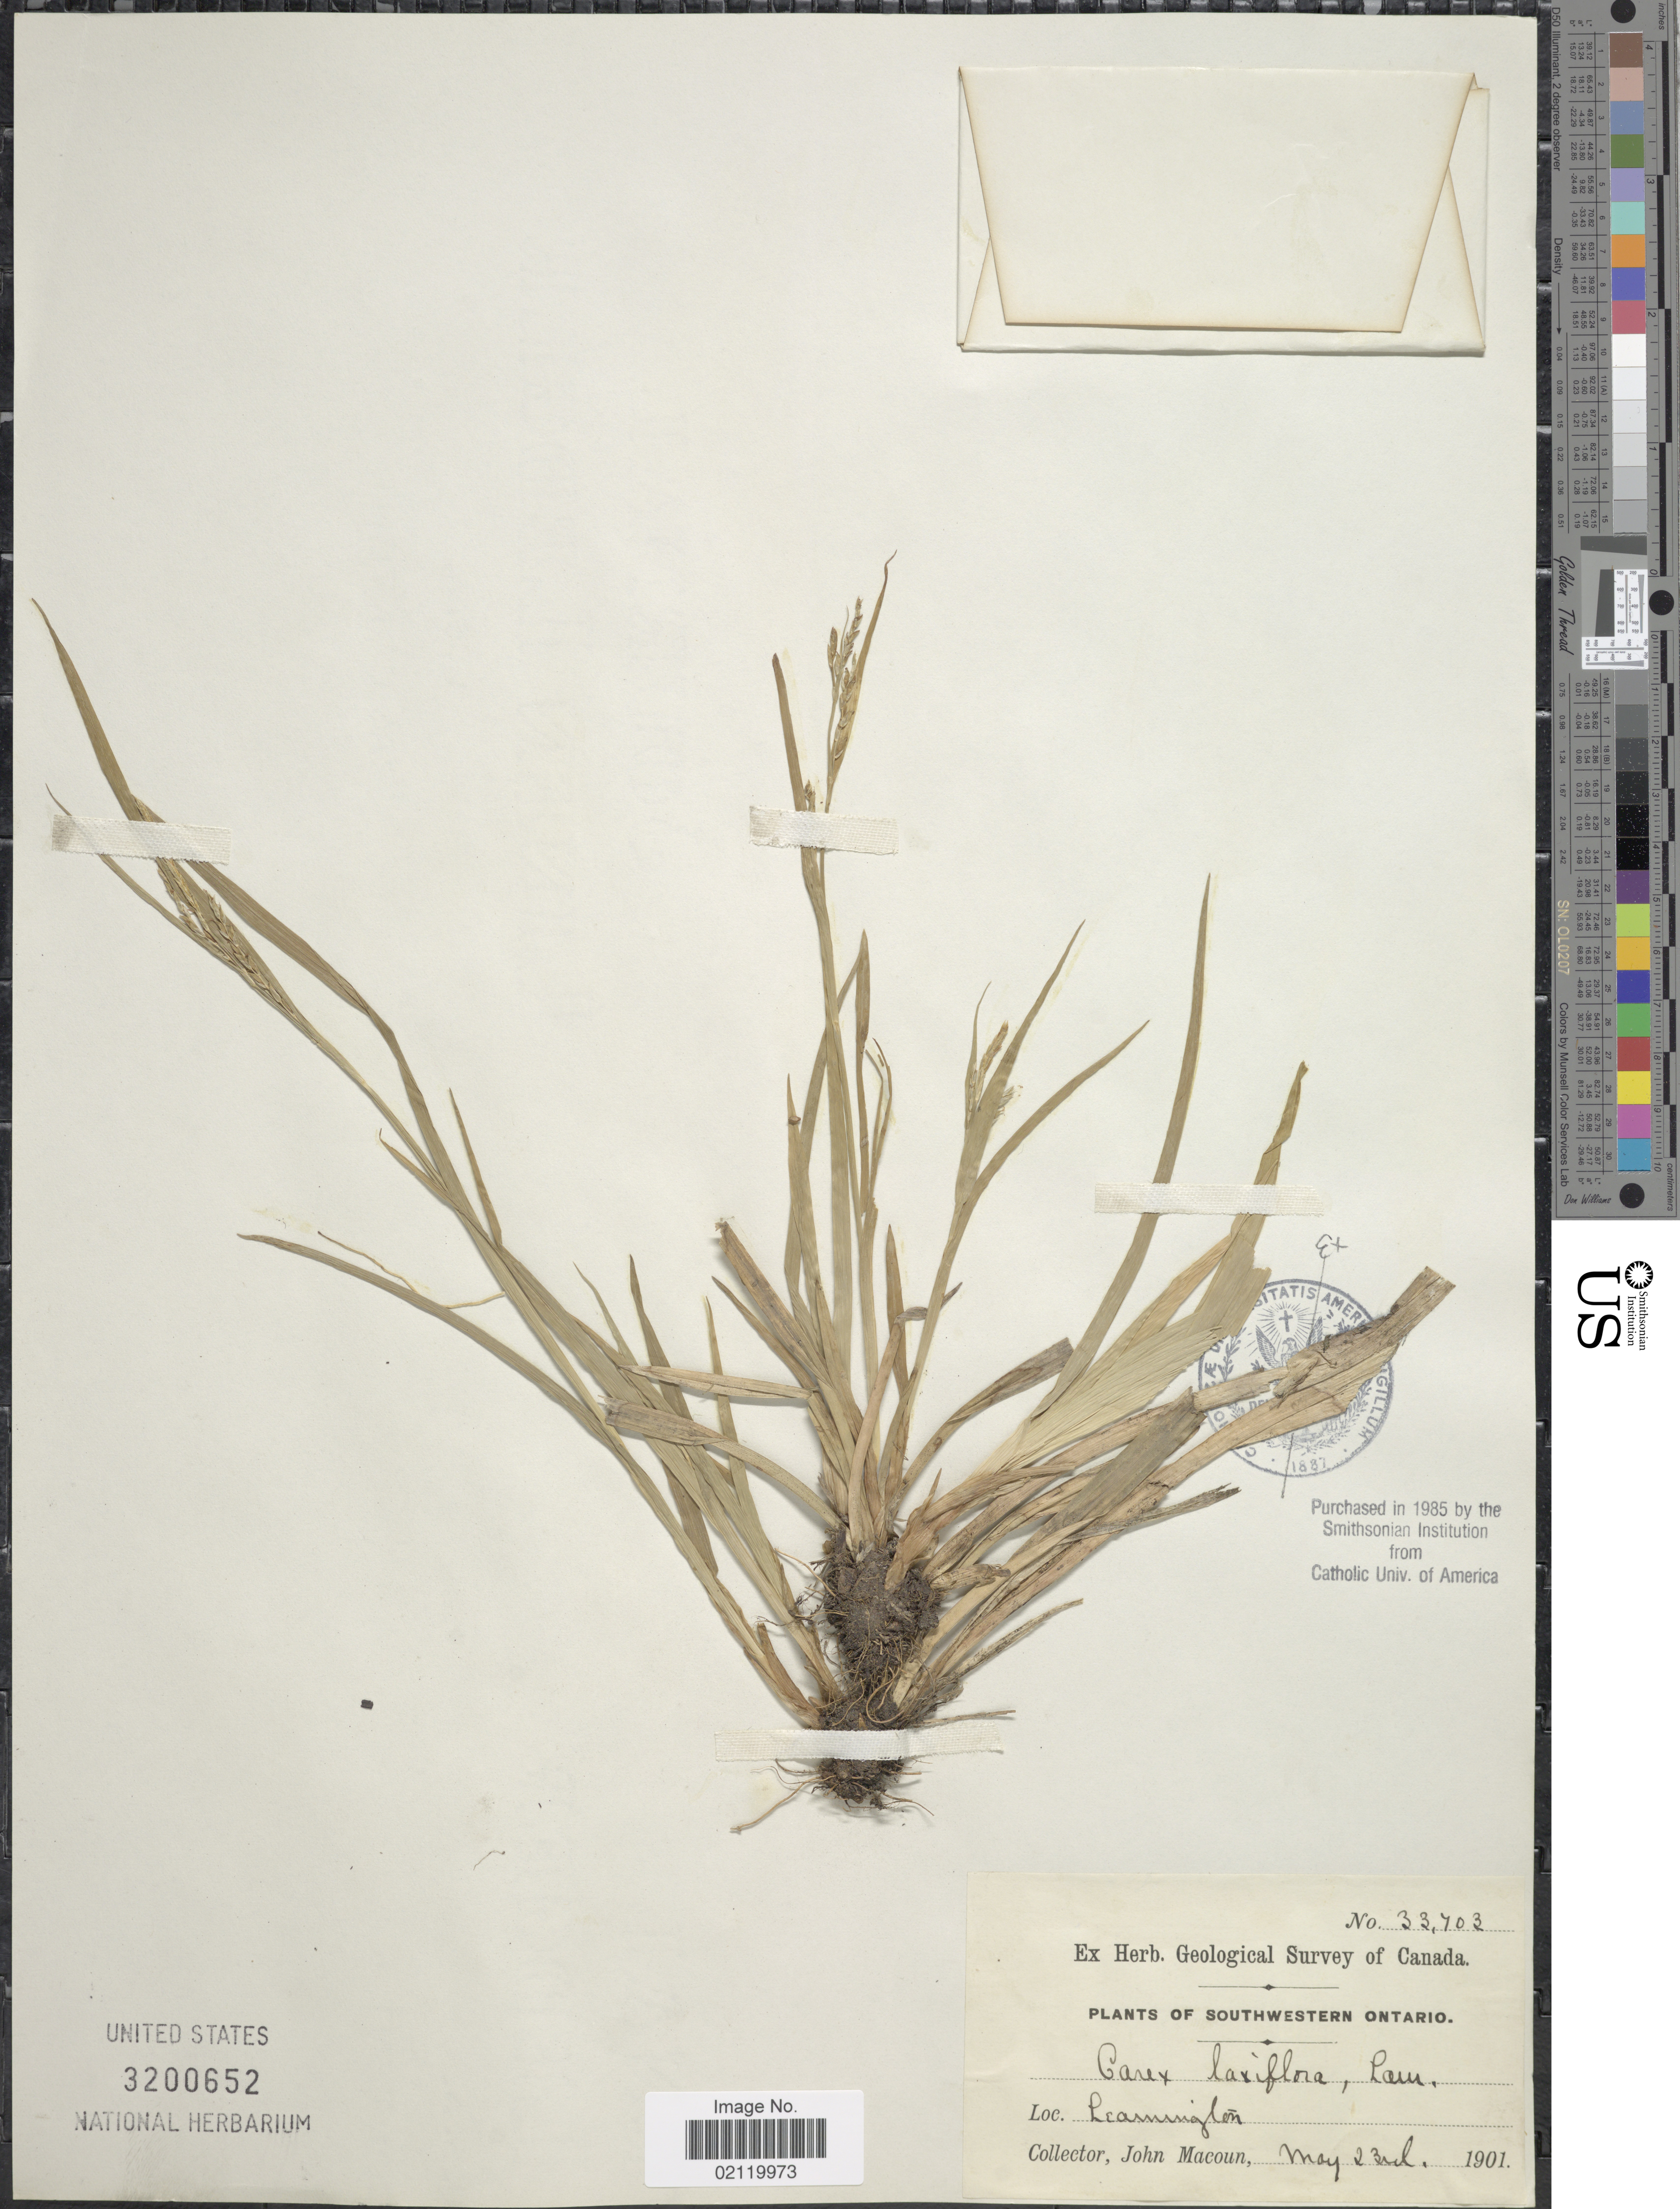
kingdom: Plantae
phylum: Tracheophyta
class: Liliopsida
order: Poales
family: Cyperaceae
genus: Carex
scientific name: Carex laxiflora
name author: Lam.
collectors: J. Macoun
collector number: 33703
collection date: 1901-05-23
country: Canada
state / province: Ontario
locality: Southwestern Ontario. Leamington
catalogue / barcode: US 3200652